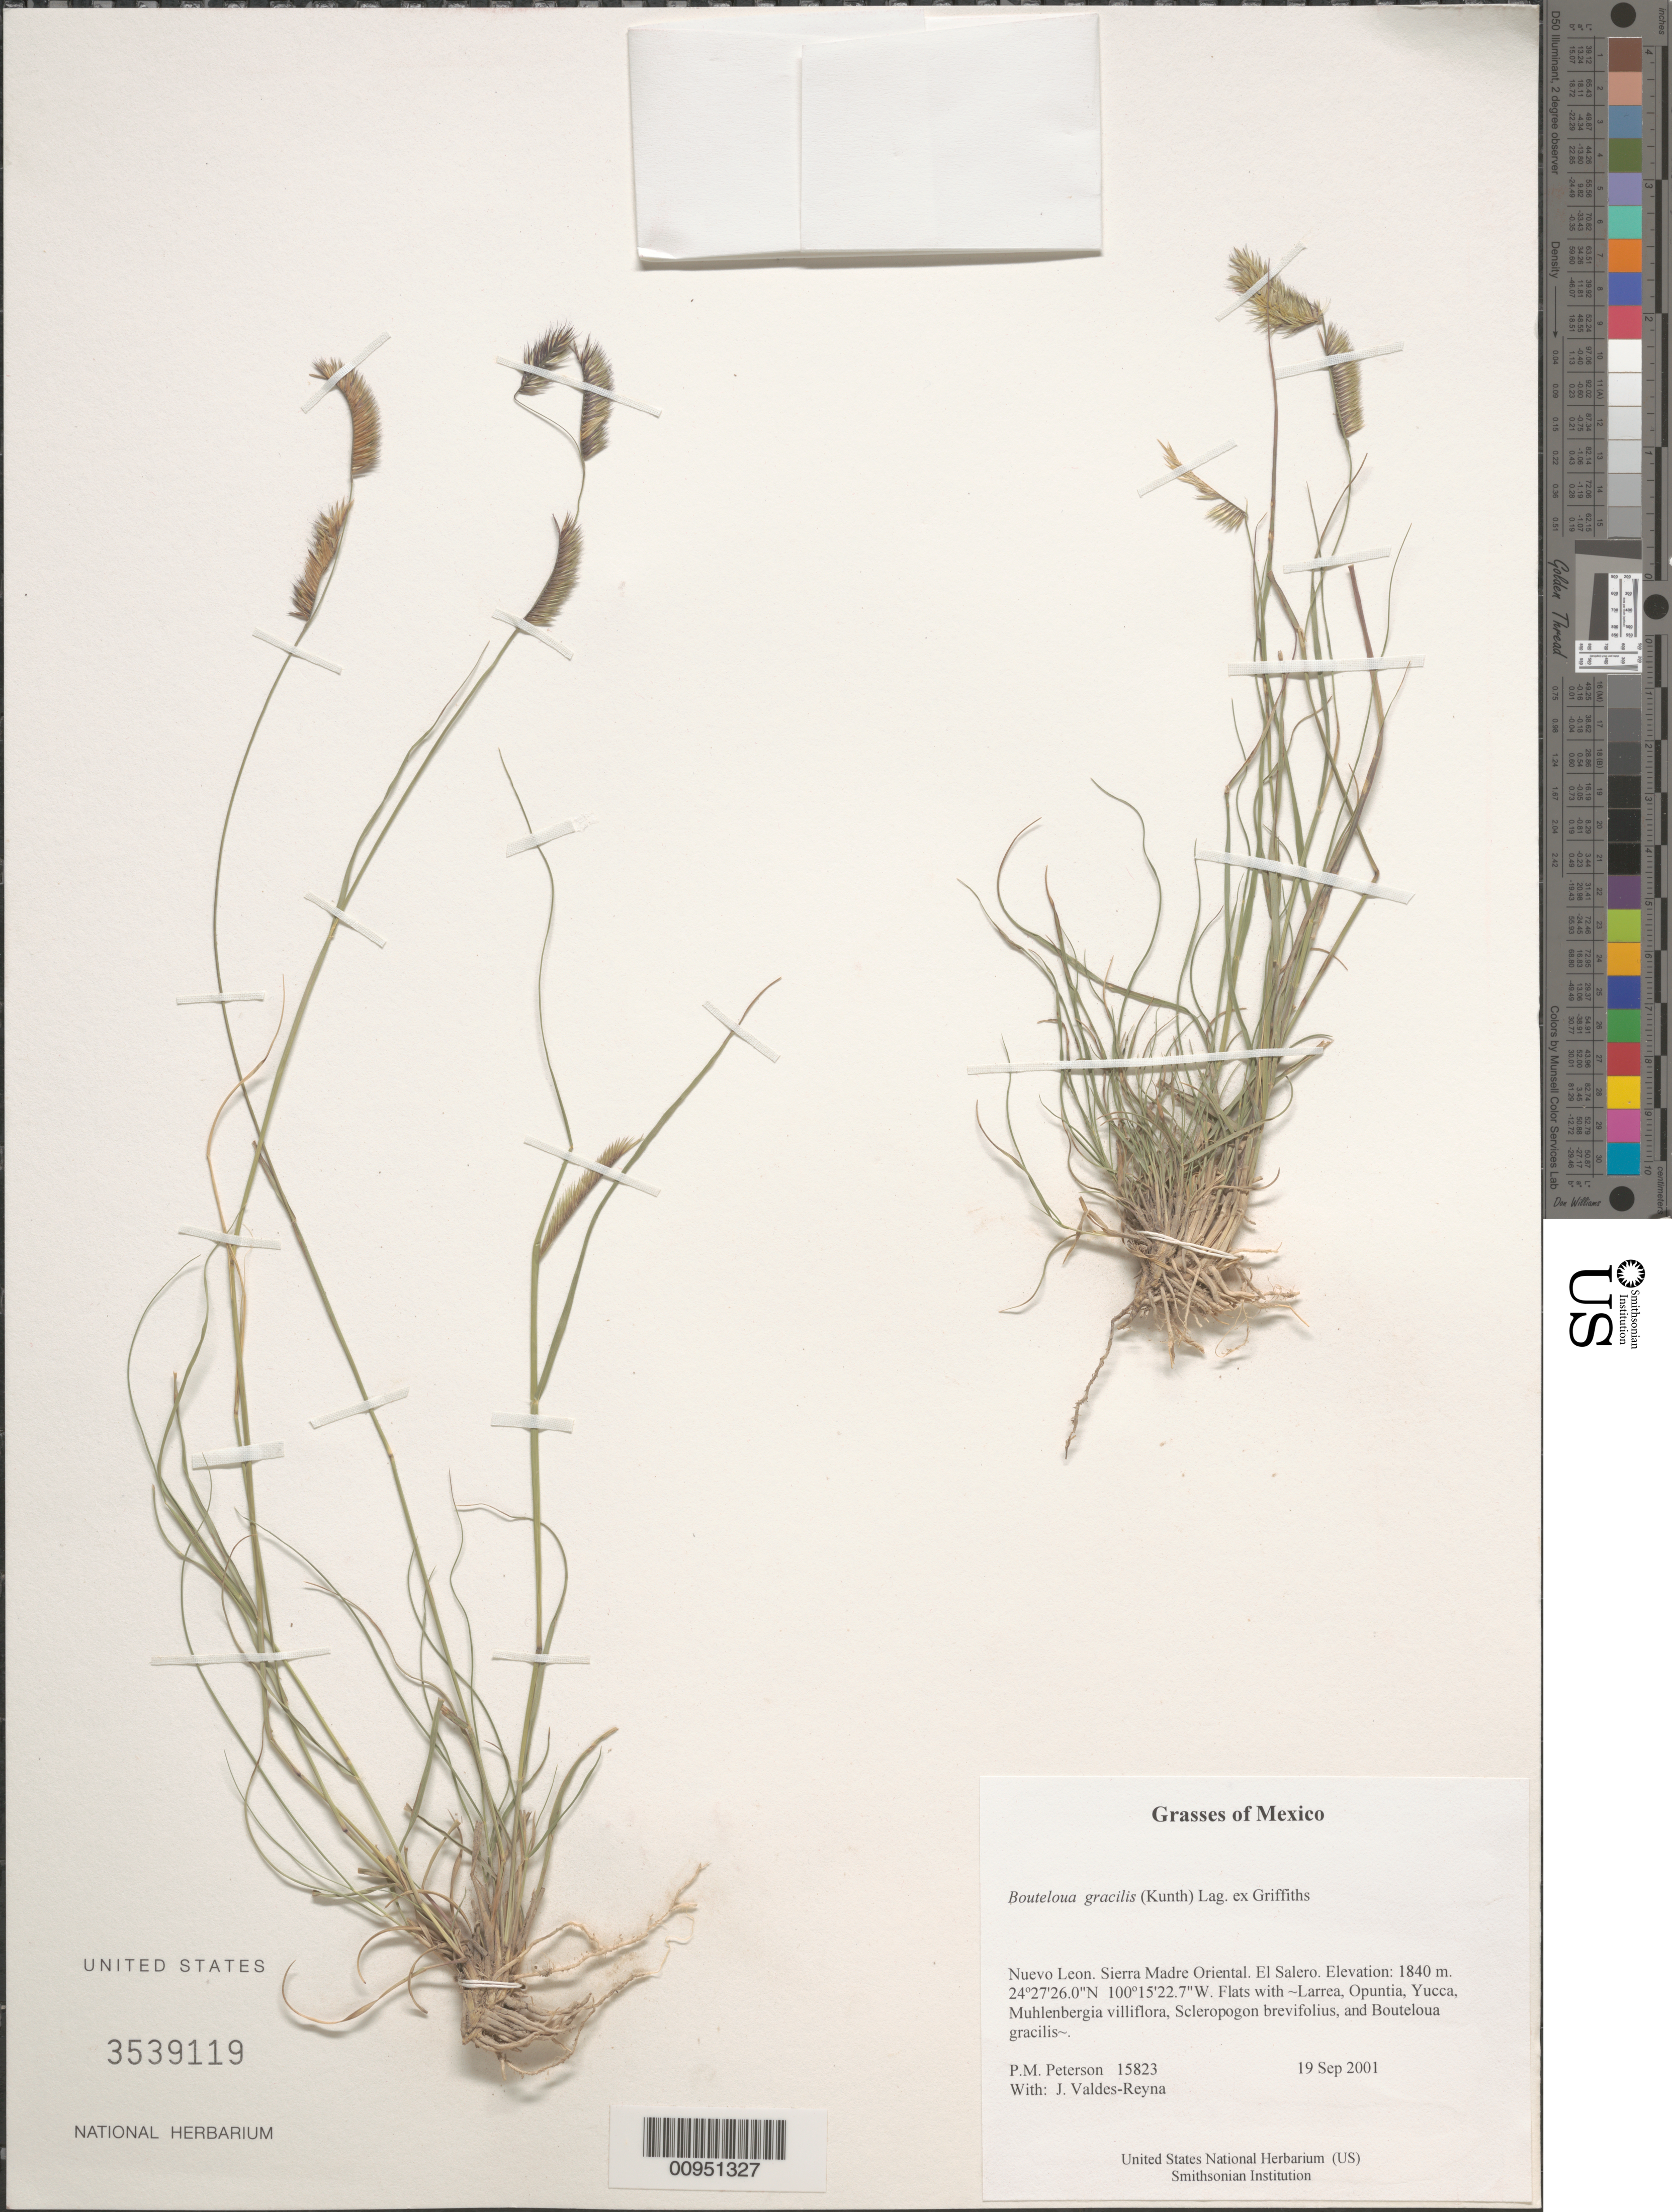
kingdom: Plantae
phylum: Tracheophyta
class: Liliopsida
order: Poales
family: Poaceae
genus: Bouteloua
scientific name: Bouteloua gracilis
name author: (Kunth) Lag. ex Griffiths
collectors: P. M. Peterson & J. Valdés-Reyna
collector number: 15823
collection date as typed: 19 Sep 2001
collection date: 2001-09-19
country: Mexico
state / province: Nuevo León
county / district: Sierra Madre Oriental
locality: El Salero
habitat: Flats with ~Larrea, Opuntia, Yucca, Muhlenbergia villiflora, Scleropogon brevifolius, and Bouteloua gracilis~.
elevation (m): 1840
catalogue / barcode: US 3539119